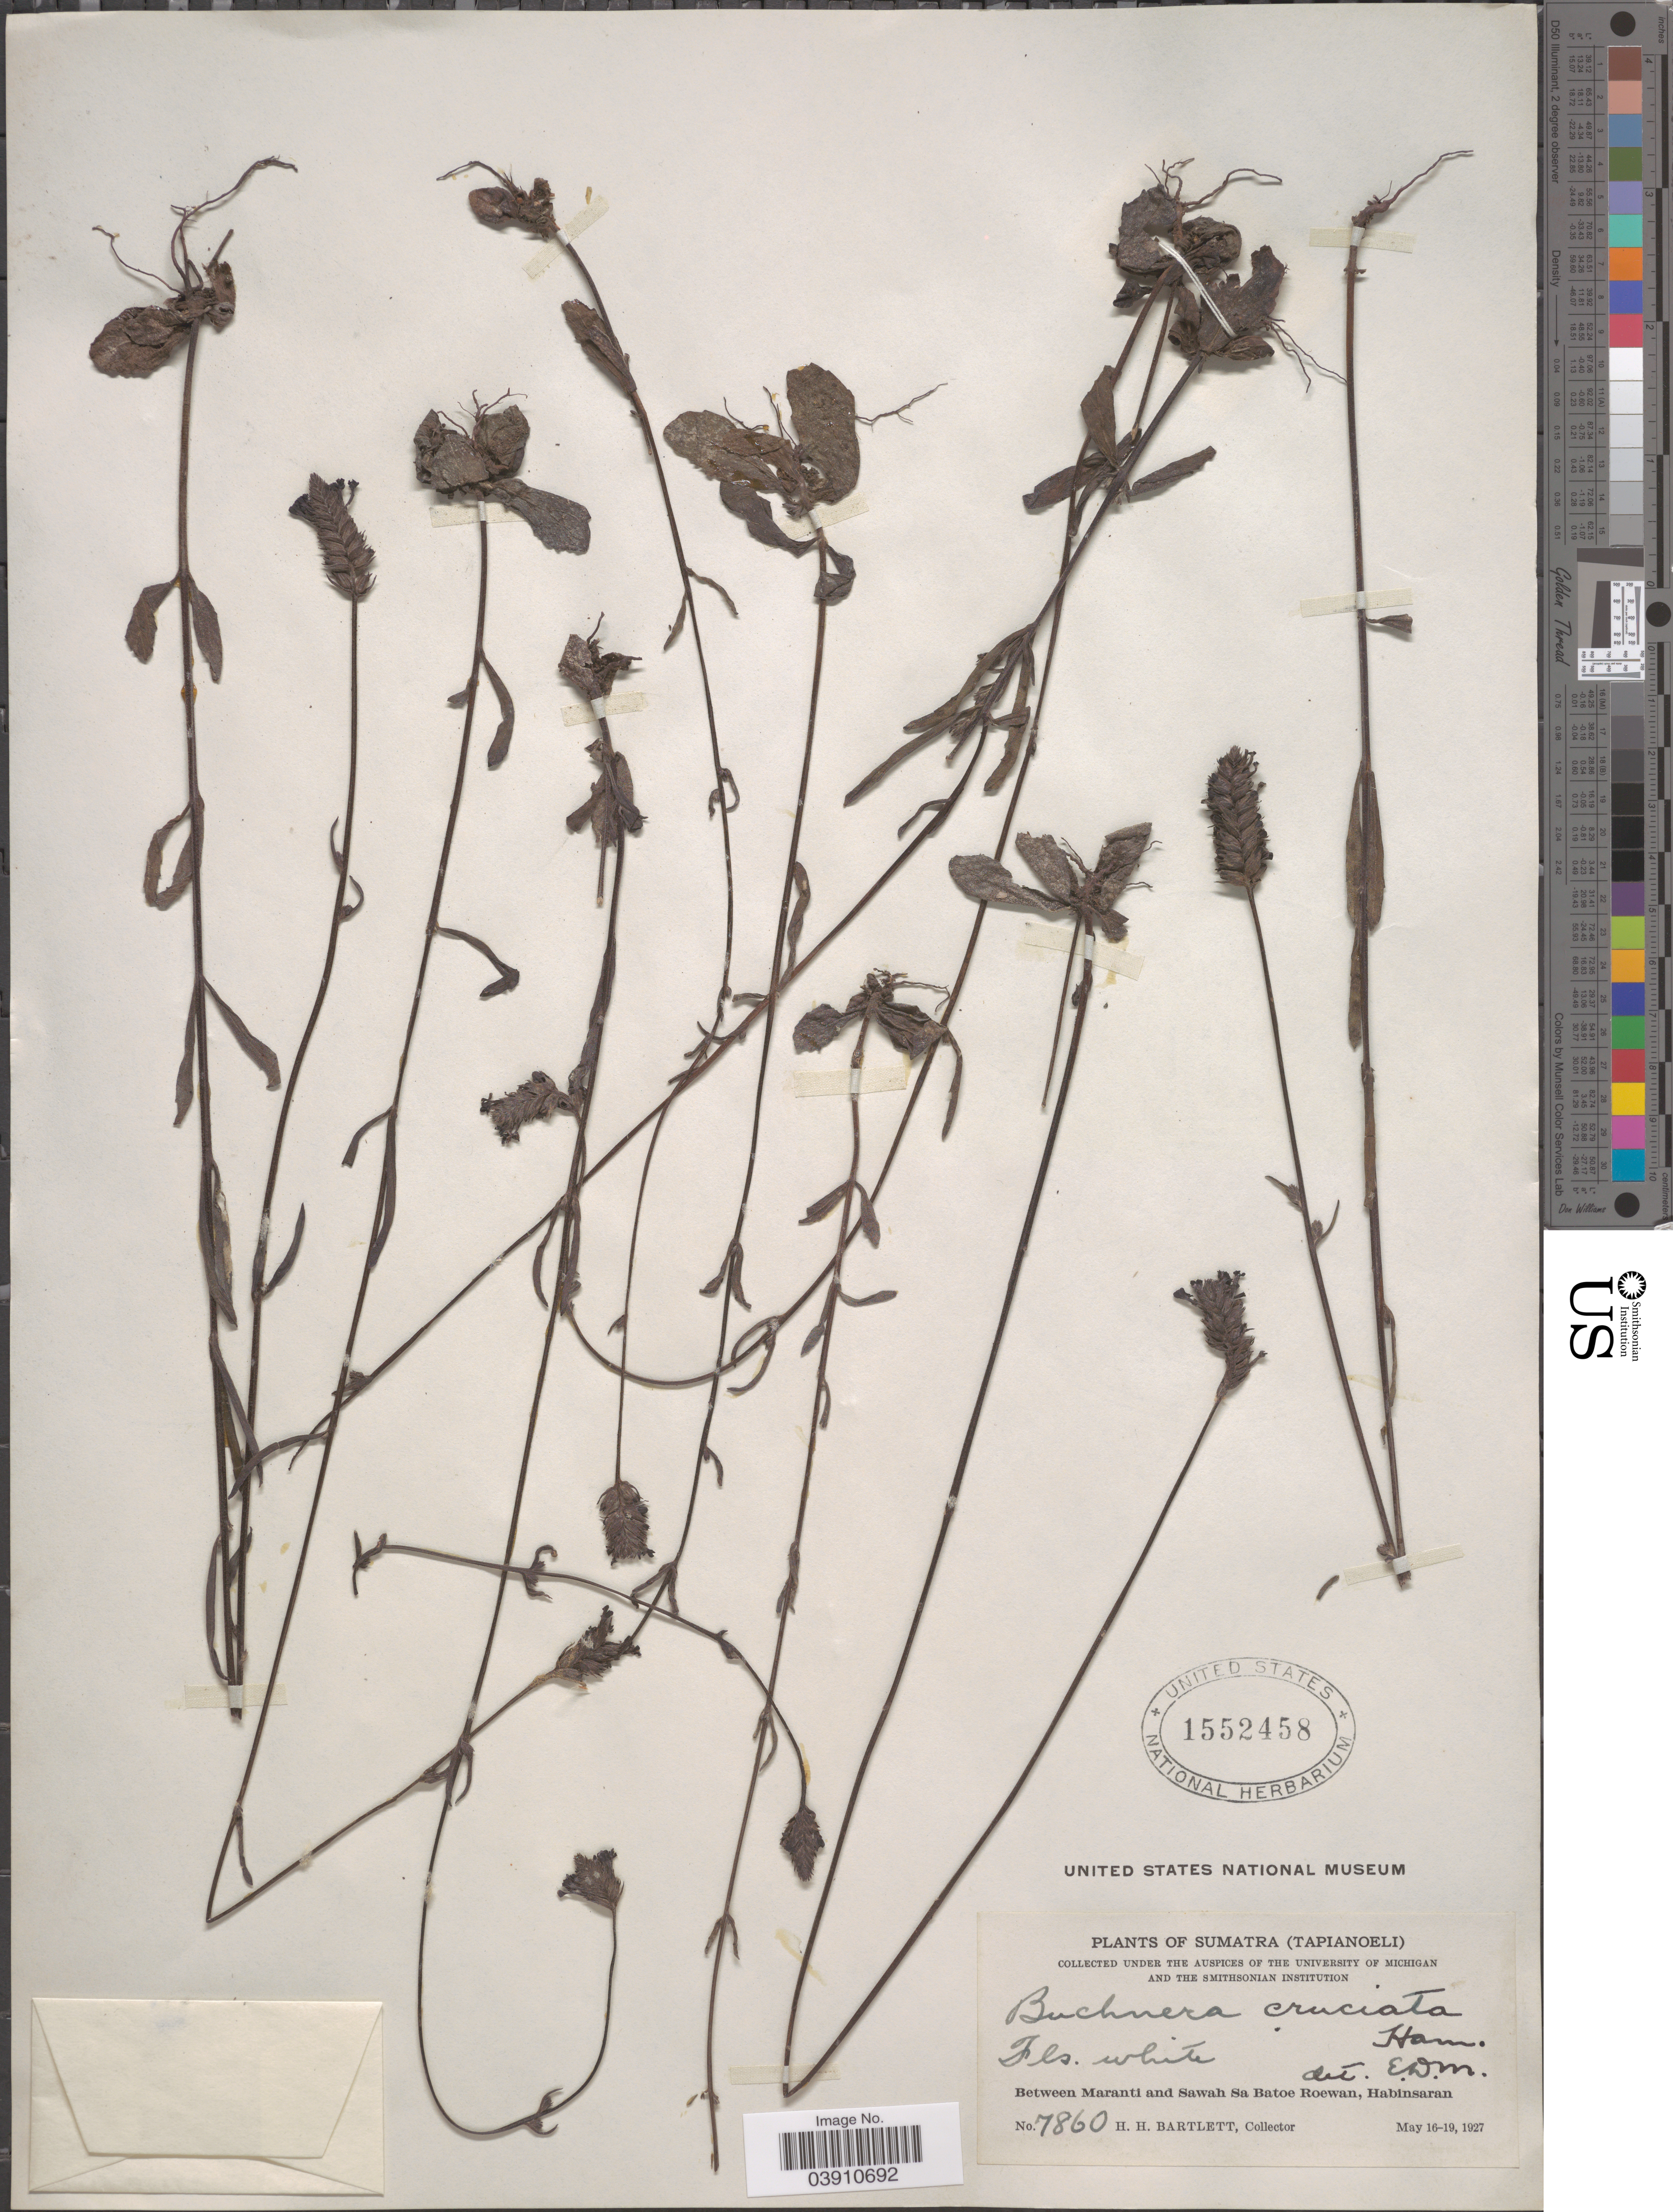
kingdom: Plantae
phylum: Tracheophyta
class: Magnoliopsida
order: Lamiales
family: Orobanchaceae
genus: Buchnera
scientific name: Buchnera cruciata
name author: Ham.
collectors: H. H. Bartlett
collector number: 7860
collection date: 1927-05-16/1927-05-19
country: Indonesia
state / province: Sumatra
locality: Tapianoeli. Between Maranti and Sawah Sa Batoe Roewan, Habinsaran.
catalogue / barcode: US 1552458